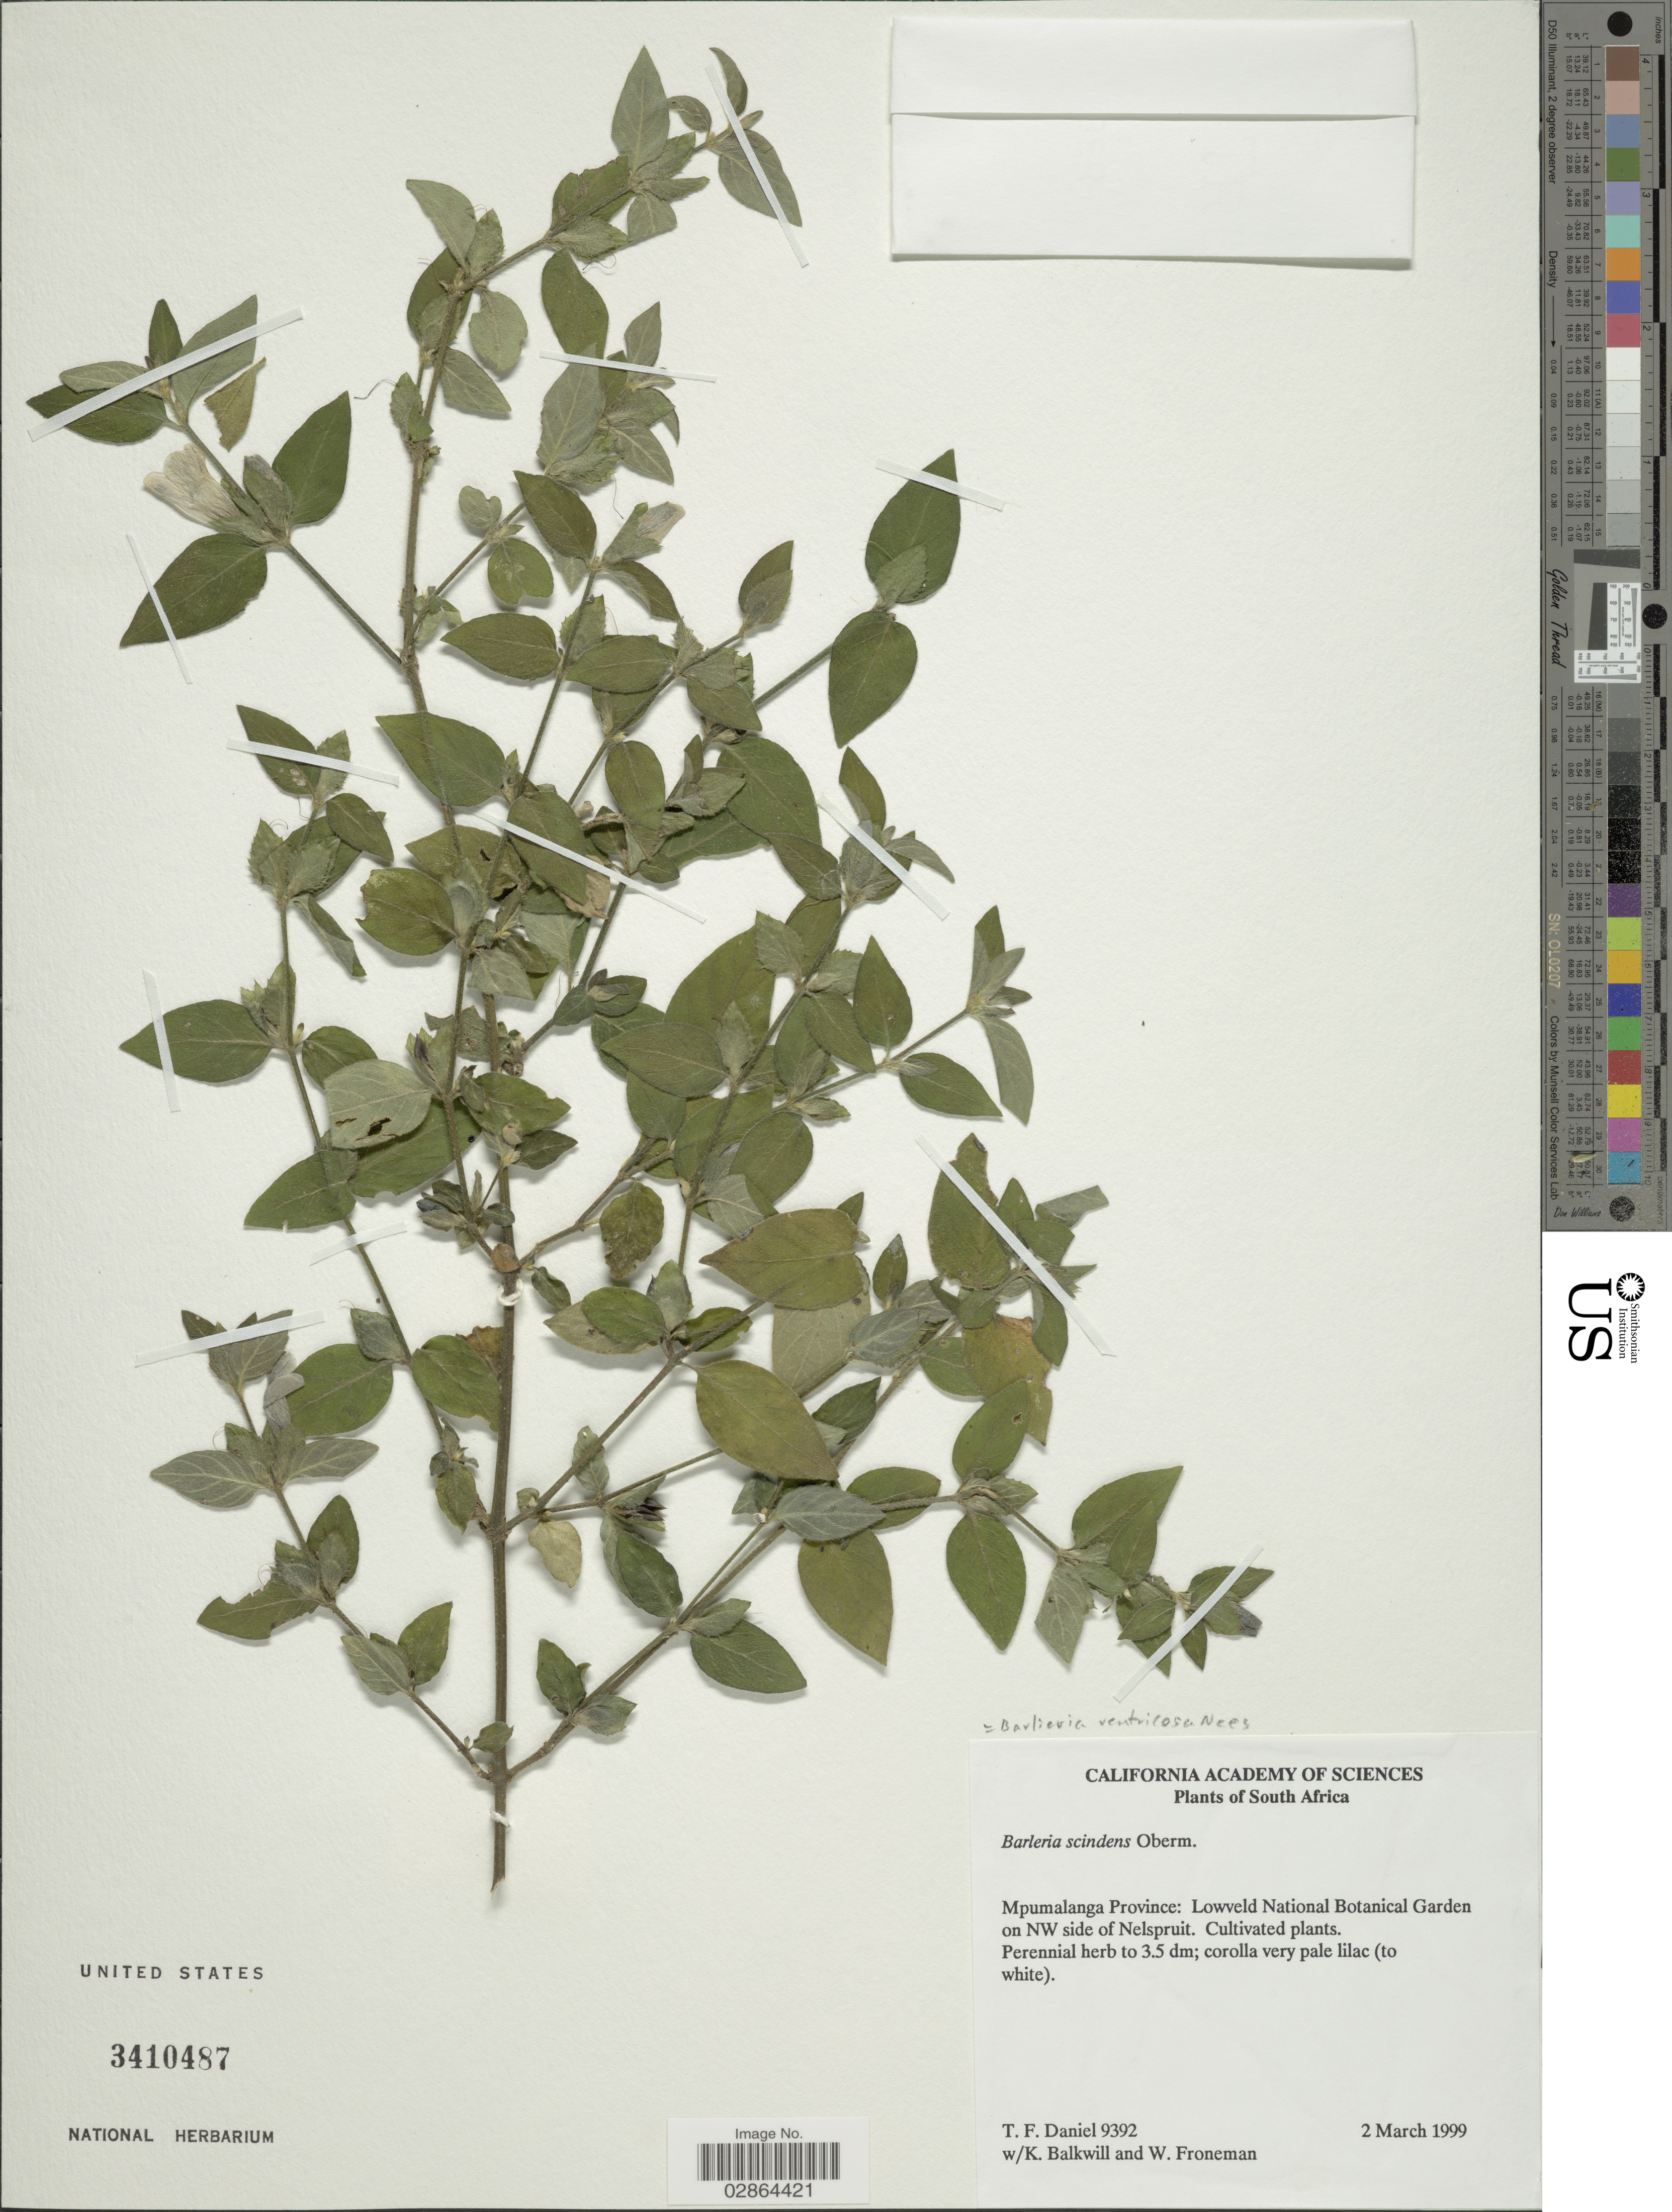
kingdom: Plantae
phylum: Tracheophyta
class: Magnoliopsida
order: Lamiales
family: Acanthaceae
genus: Barleria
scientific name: Barleria ventricosa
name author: Hochst. ex Nees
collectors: T. F. Daniel, K. Balkwill & W. Froneman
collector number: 9392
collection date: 1999-03-02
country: South Africa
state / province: Mpumalanga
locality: Lowveld National Botanical Garden on NW side of Nelspruit.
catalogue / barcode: US 3410487